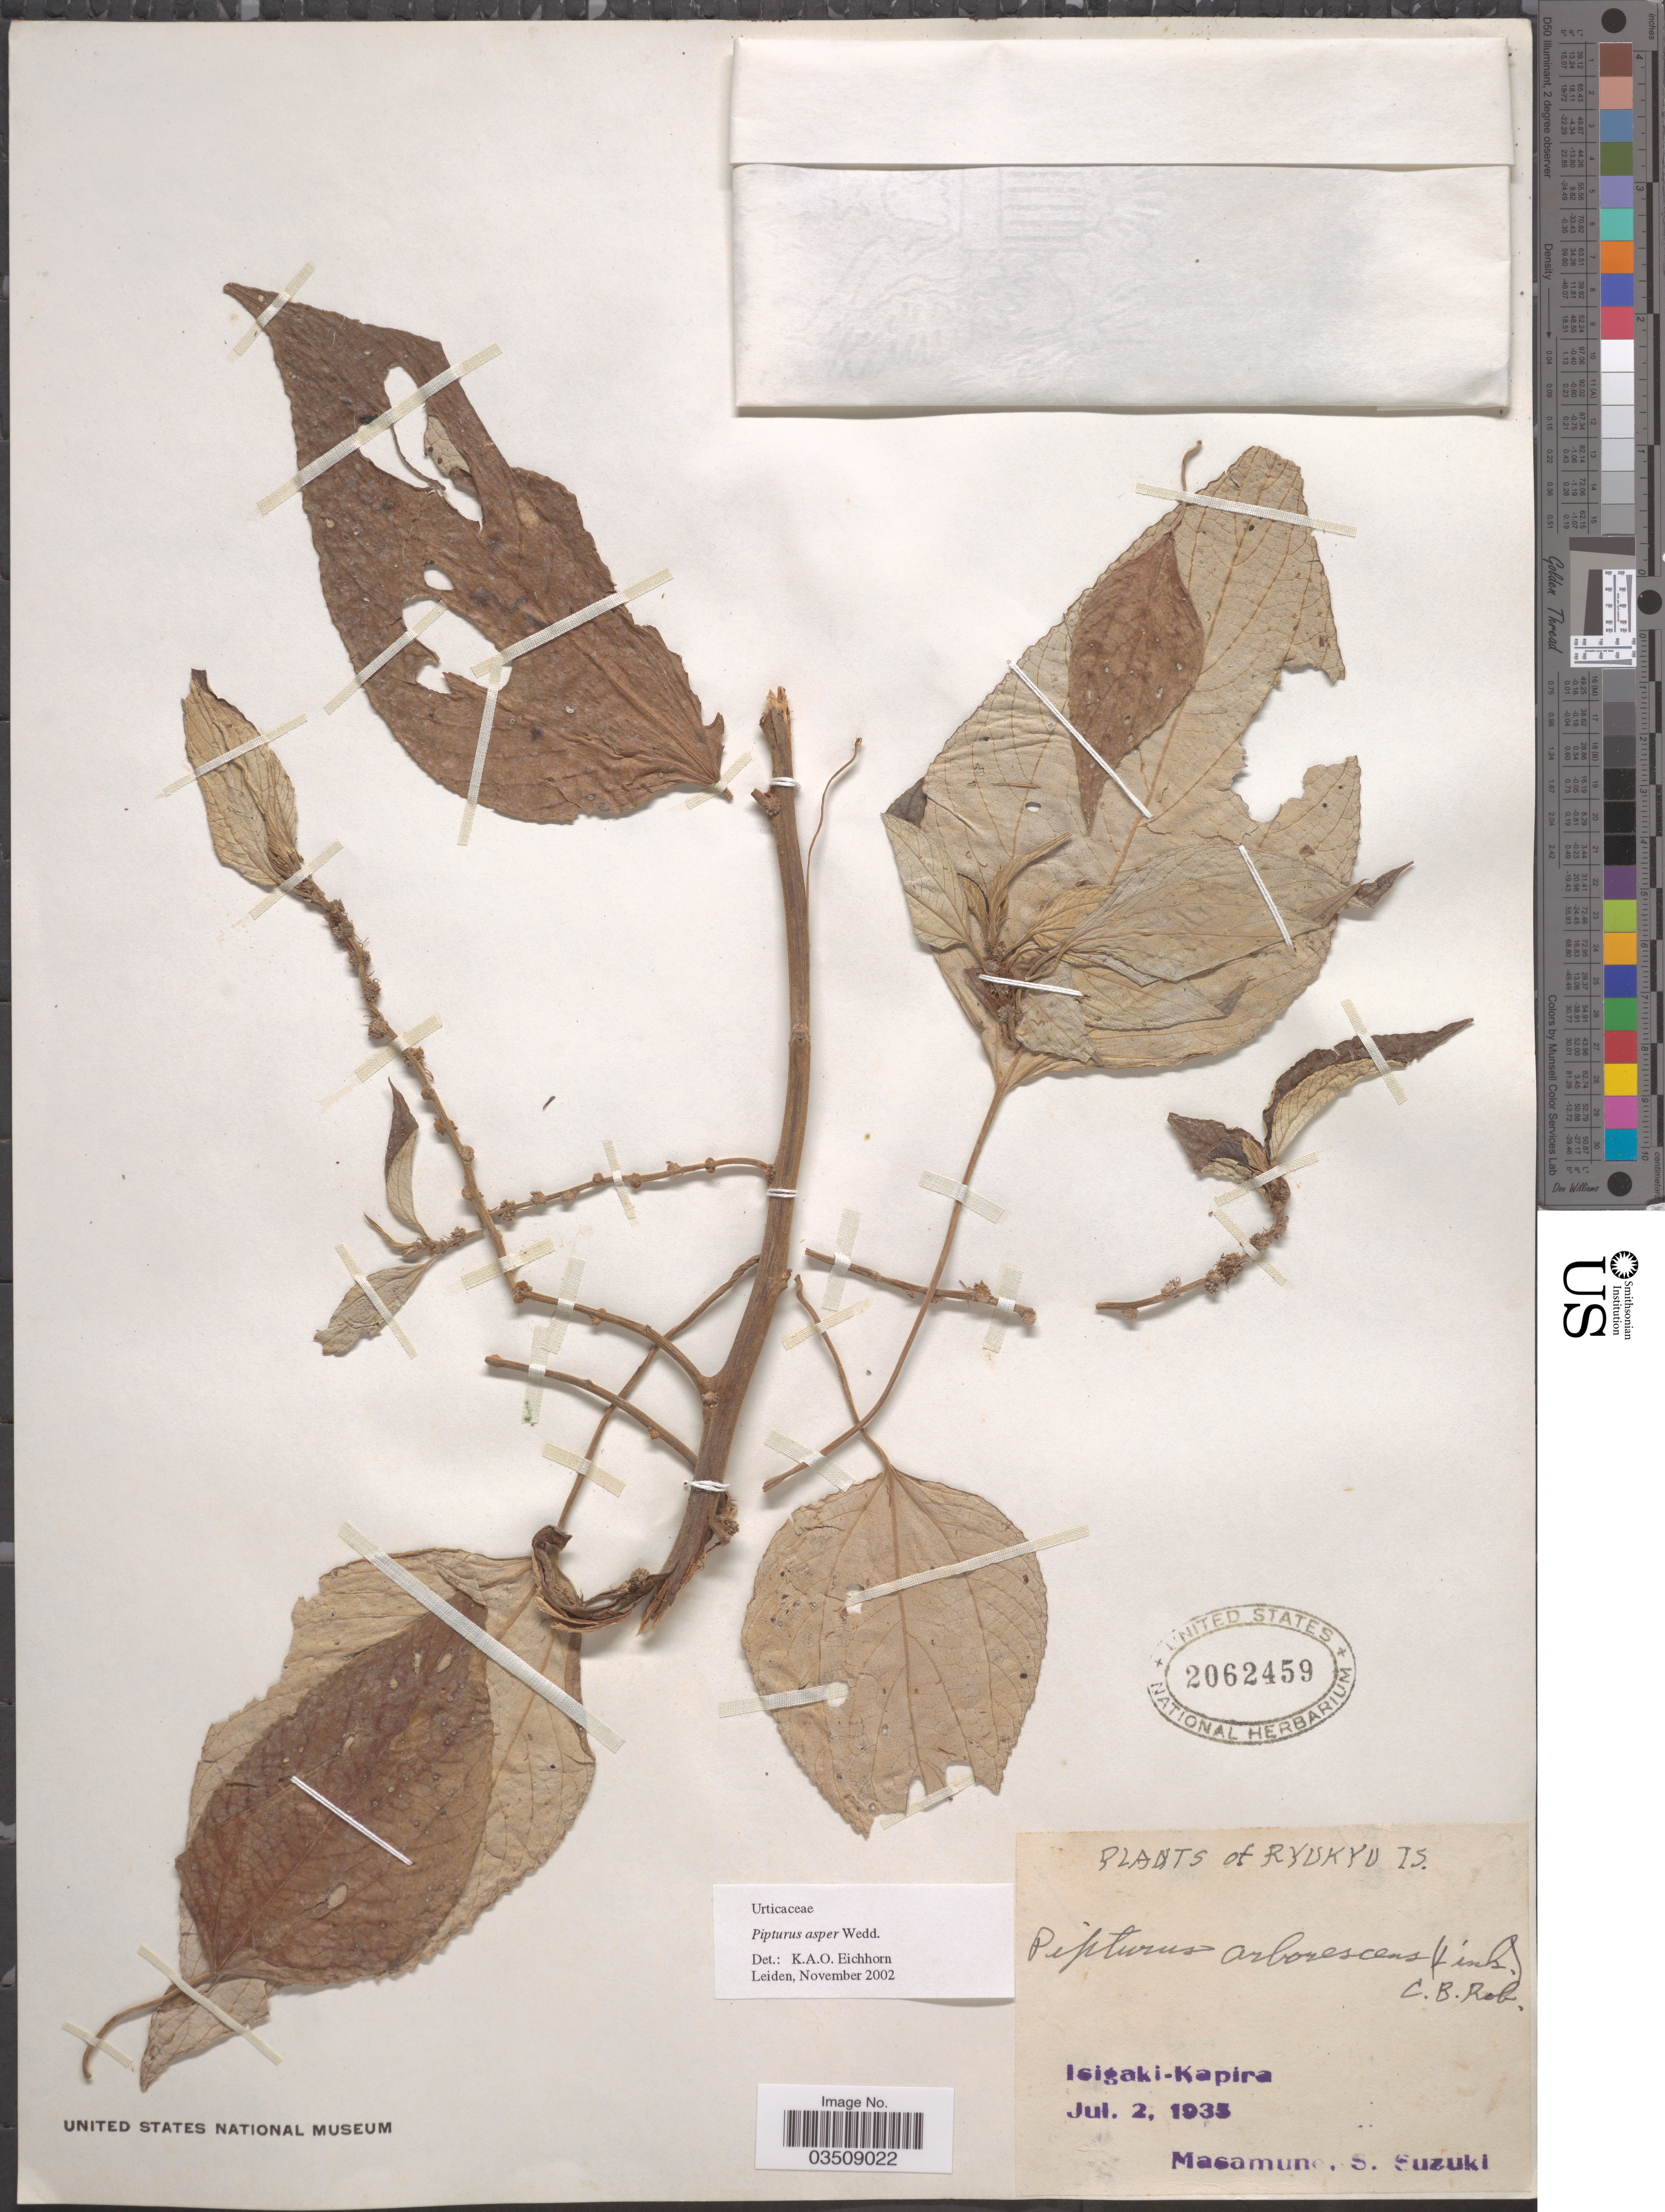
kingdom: Plantae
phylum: Tracheophyta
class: Magnoliopsida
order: Rosales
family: Urticaceae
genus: Pipturus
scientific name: Pipturus asper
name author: Wedd.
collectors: -. Masamune & S. Suzuki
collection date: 1935-07-02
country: Japan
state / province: Okinawa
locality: Ryukyu Is. Isigaki-Kapira.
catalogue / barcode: US 2062459